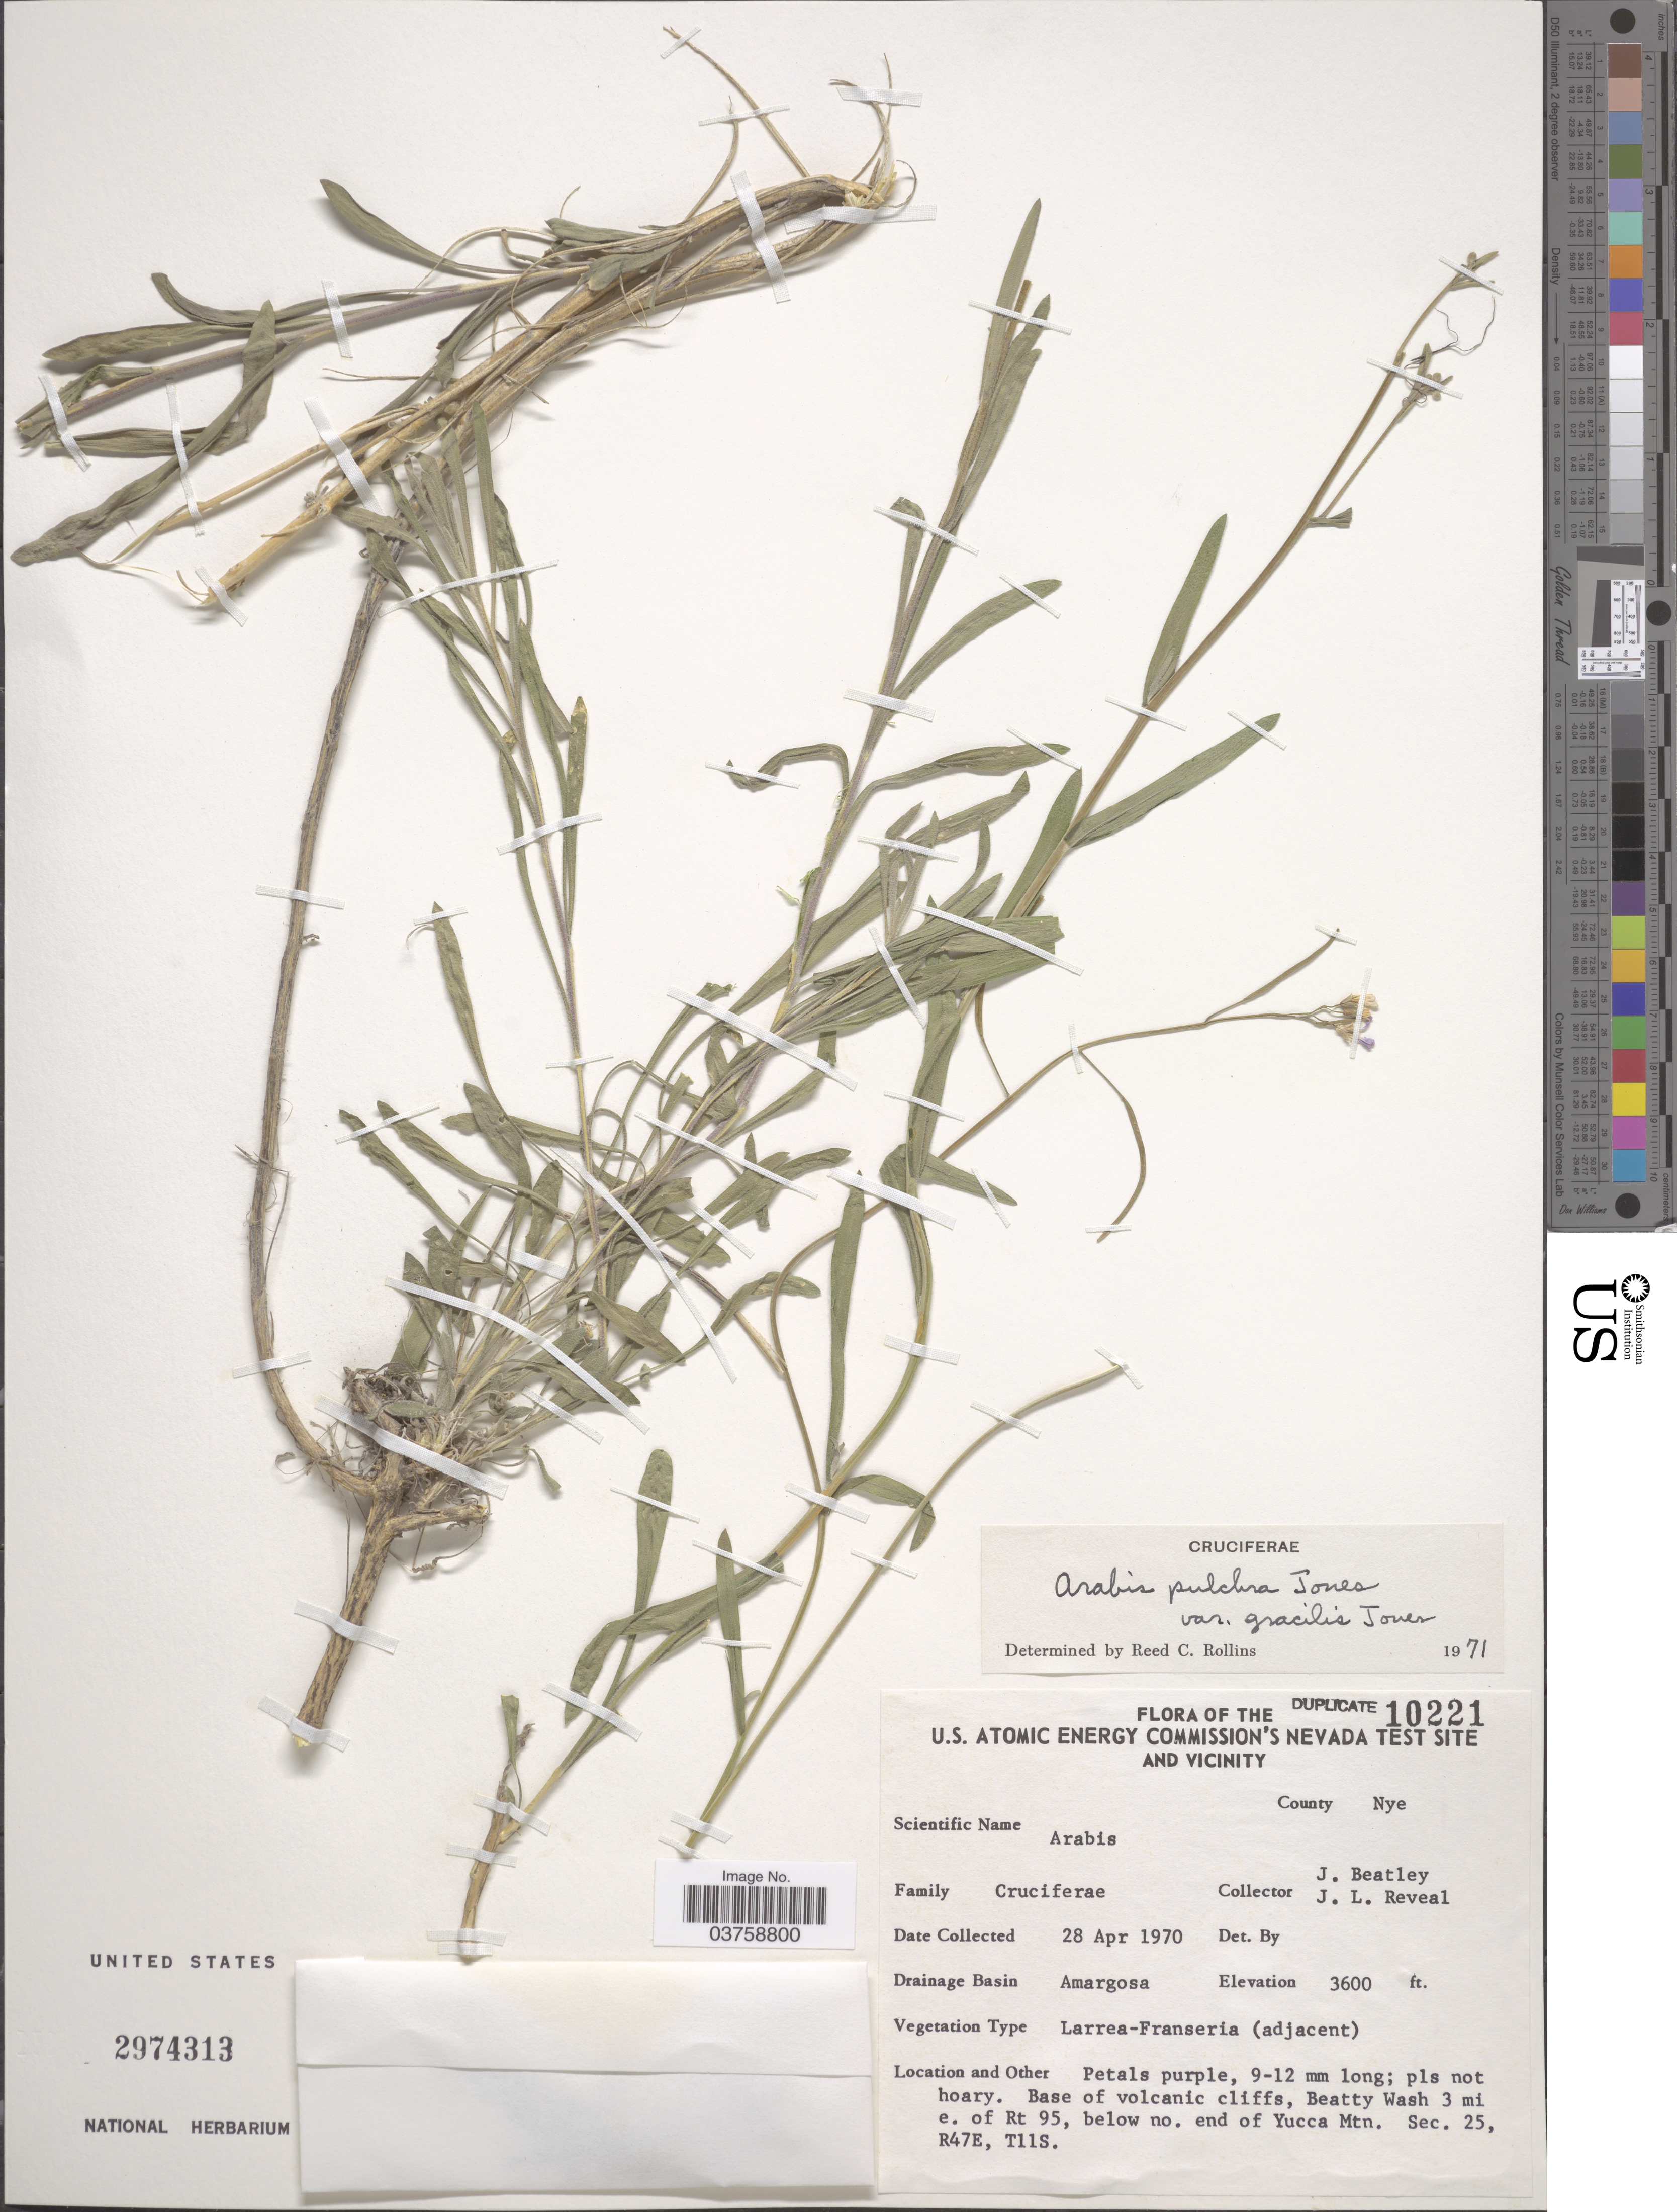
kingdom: Plantae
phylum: Tracheophyta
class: Magnoliopsida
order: Brassicales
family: Brassicaceae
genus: Arabis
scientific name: Arabis pulchra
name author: M.E. Jones ex S. Watson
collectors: J. C. Beatley & J. L. Reveal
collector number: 10221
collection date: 1970-04-28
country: United States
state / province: Nevada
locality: The U.S. Atomic Energy Commission's Nevada Test Site and Vicinity. Drainage Basin Amargosa. Base of volcanic cliffs, Beatty Wash 3 mi e. of Rt 95, below no. end of Yucca Mtn. Sec. 25, R47E, T11S.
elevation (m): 1097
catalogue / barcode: US 2974313